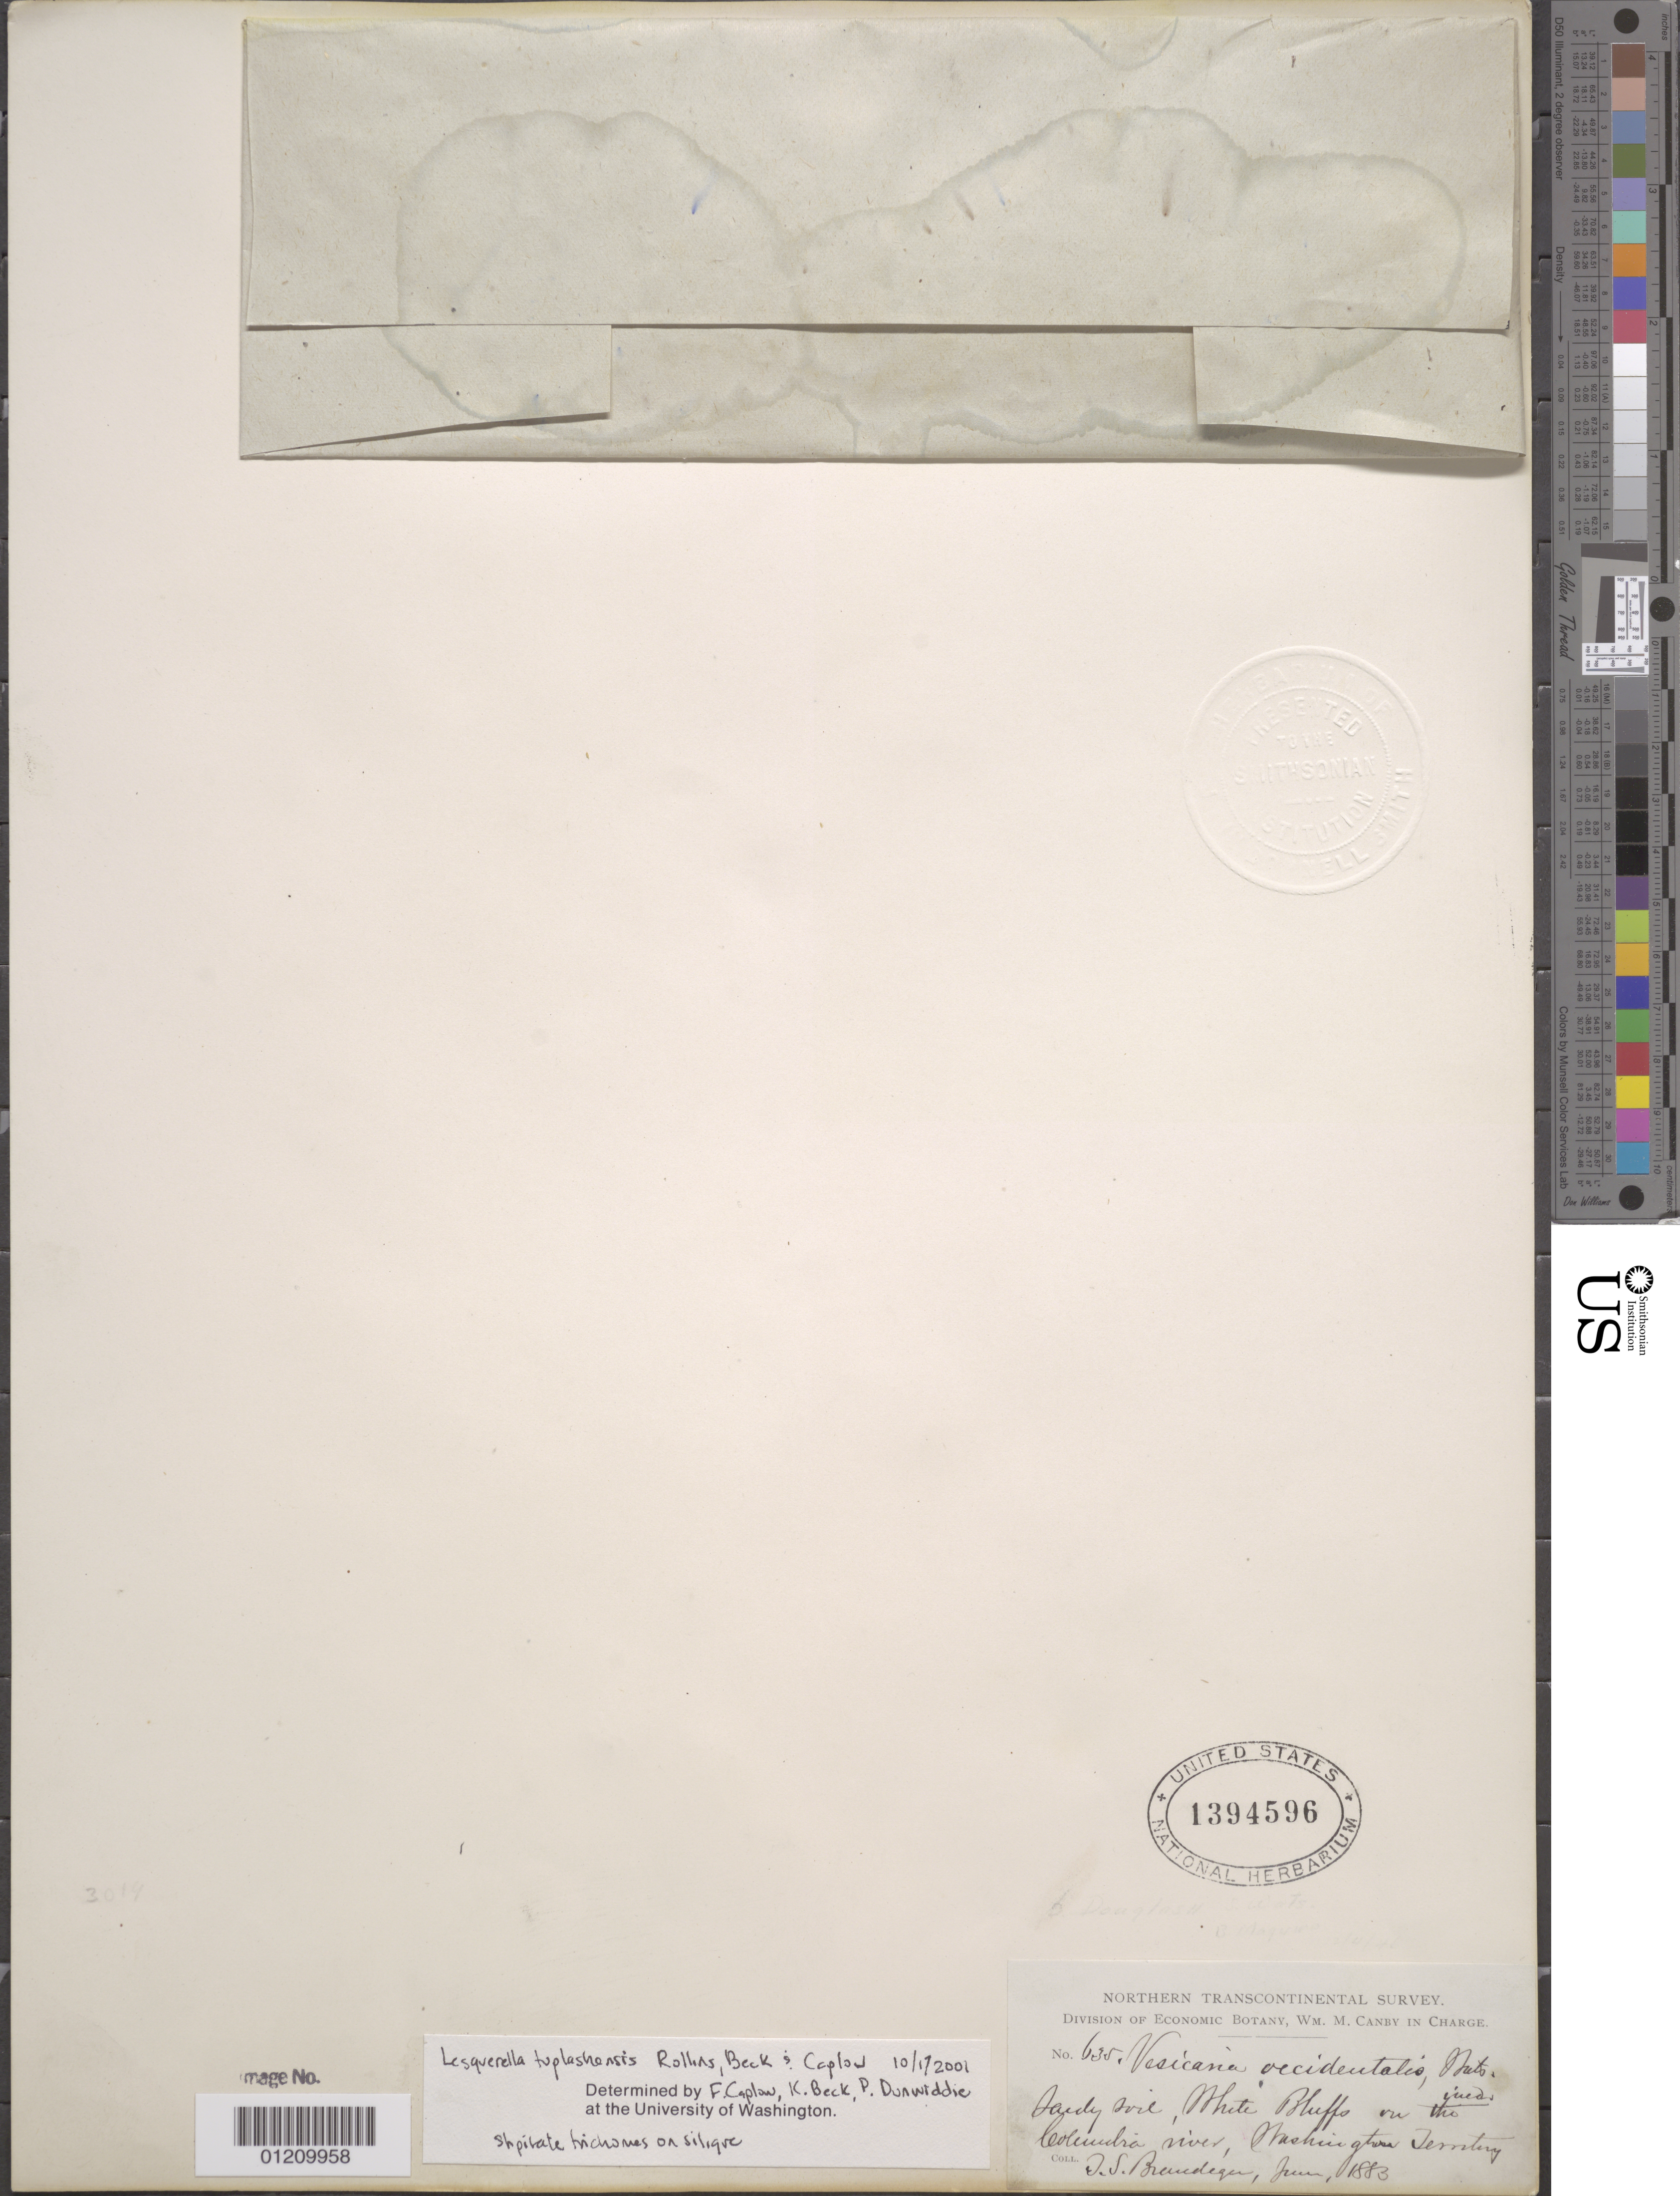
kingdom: Plantae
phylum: Tracheophyta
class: Magnoliopsida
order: Brassicales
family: Brassicaceae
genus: Lesquerella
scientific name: Lesquerella tuplashensis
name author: Rollins et al.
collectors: T. S. Brandegee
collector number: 635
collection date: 1883-06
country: United States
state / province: Washington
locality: White Bluffs on the Columbia River.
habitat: Sandy soil.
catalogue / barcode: US 1394596